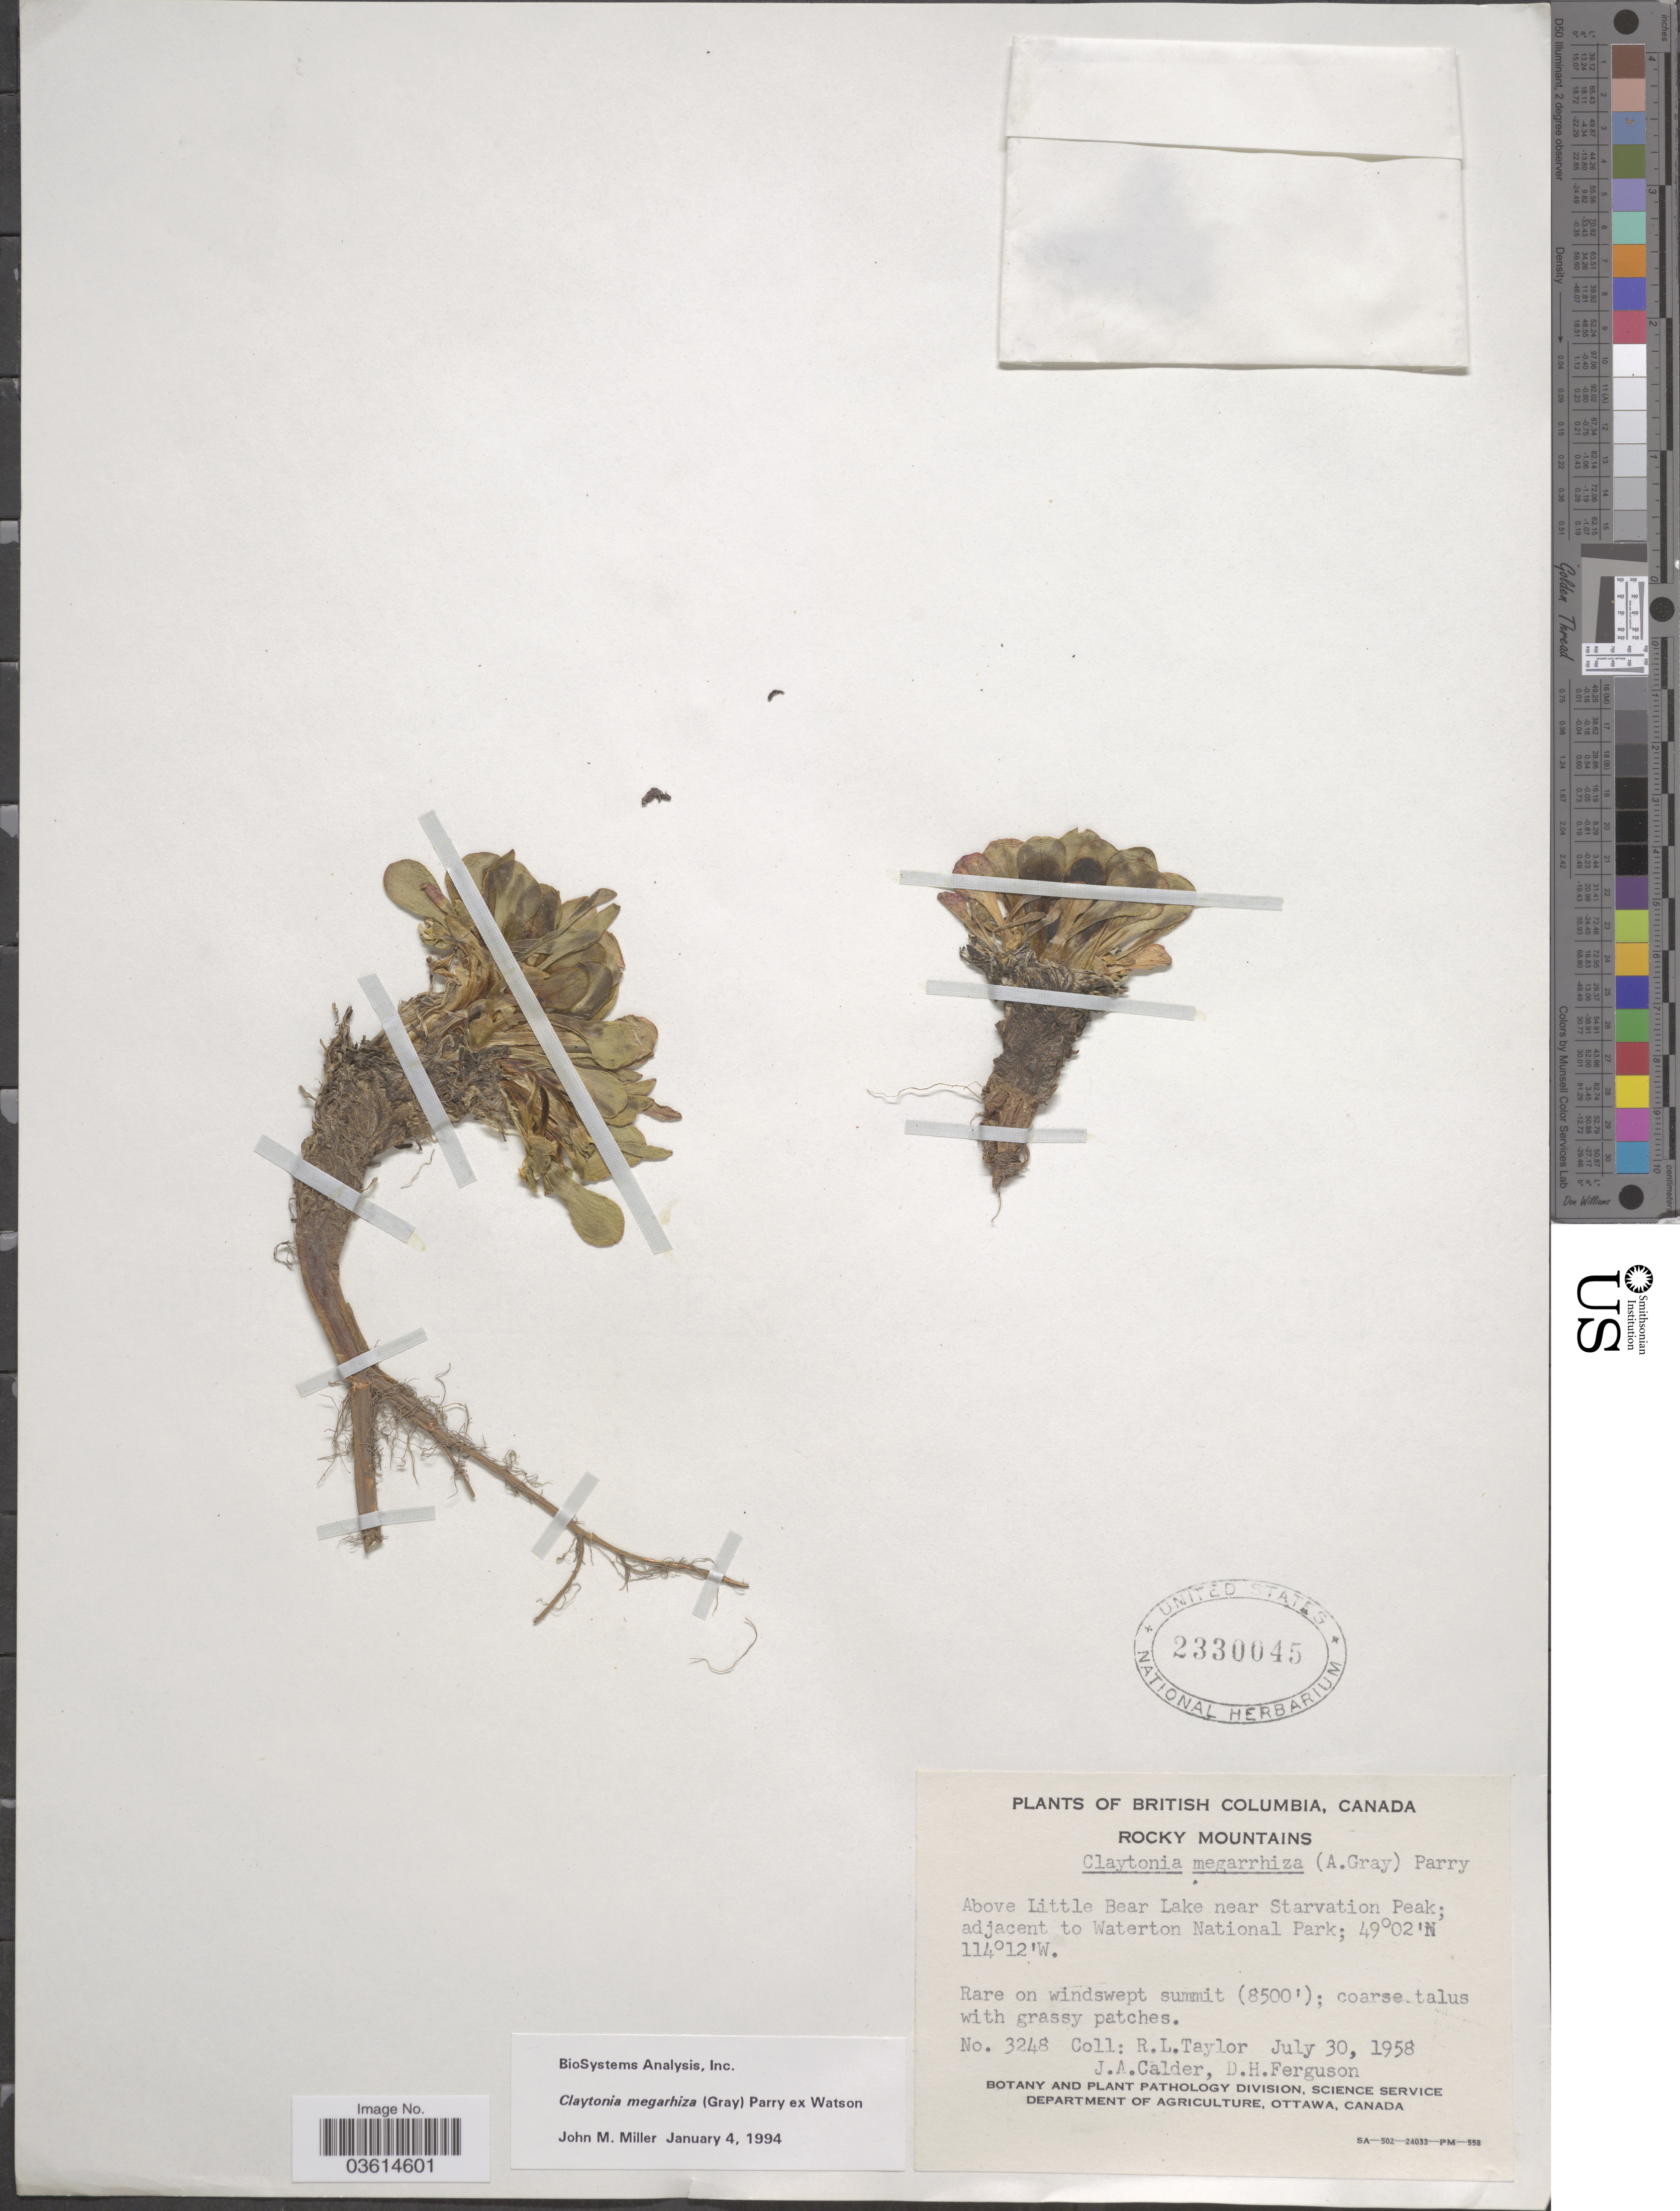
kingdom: Plantae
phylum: Tracheophyta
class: Magnoliopsida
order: Caryophyllales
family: Montiaceae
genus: Claytonia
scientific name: Claytonia megarhiza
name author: (A. Gray) Parry ex S. Watson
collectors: R. Taylor, J. A. Calder & D. Ferguson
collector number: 3248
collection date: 1958-07-30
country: Canada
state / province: British Columbia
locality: Rocky Mountains. Above Little Bear Lake near Starvation Peak; adjacent to Waterton National Park.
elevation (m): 2591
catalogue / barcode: US 2330045